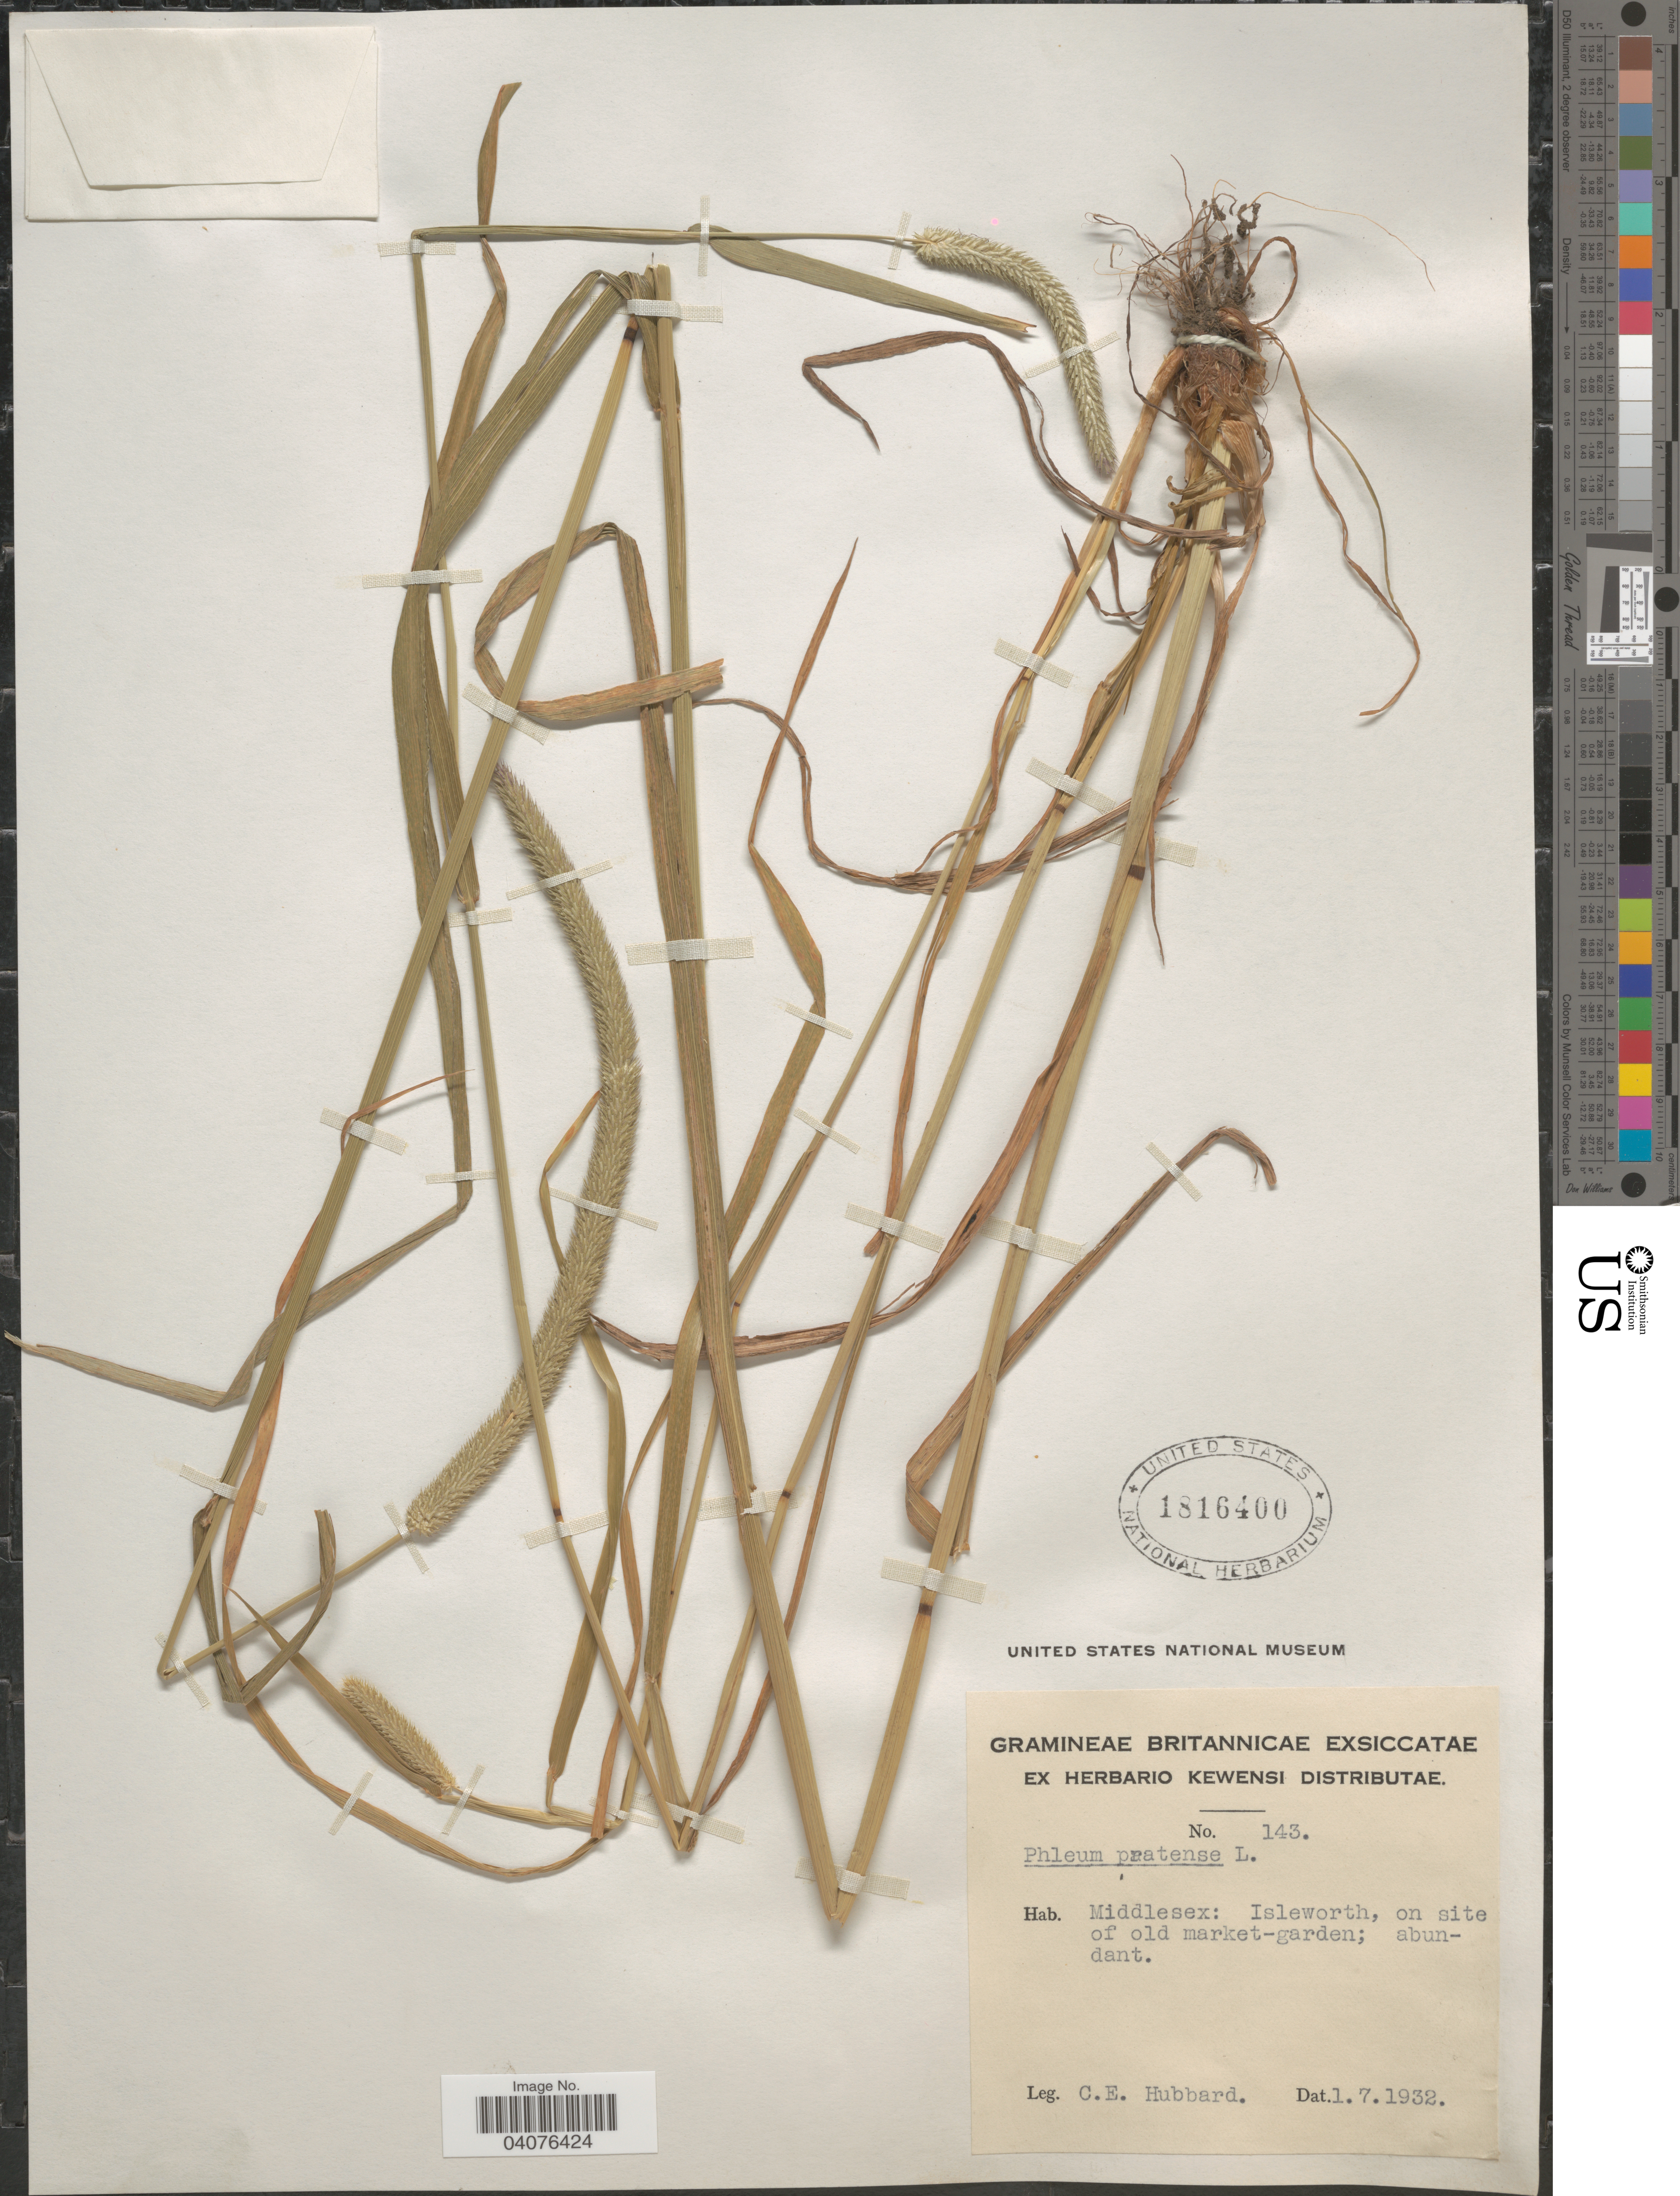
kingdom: Plantae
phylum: Tracheophyta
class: Liliopsida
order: Poales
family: Poaceae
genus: Phleum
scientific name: Phleum pratense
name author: L.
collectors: C. E. Hubbard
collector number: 143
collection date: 1932-07-01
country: United Kingdom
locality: Middlesex: Isleworth, on site of old market-garden. Britannicae.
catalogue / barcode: US 1816400